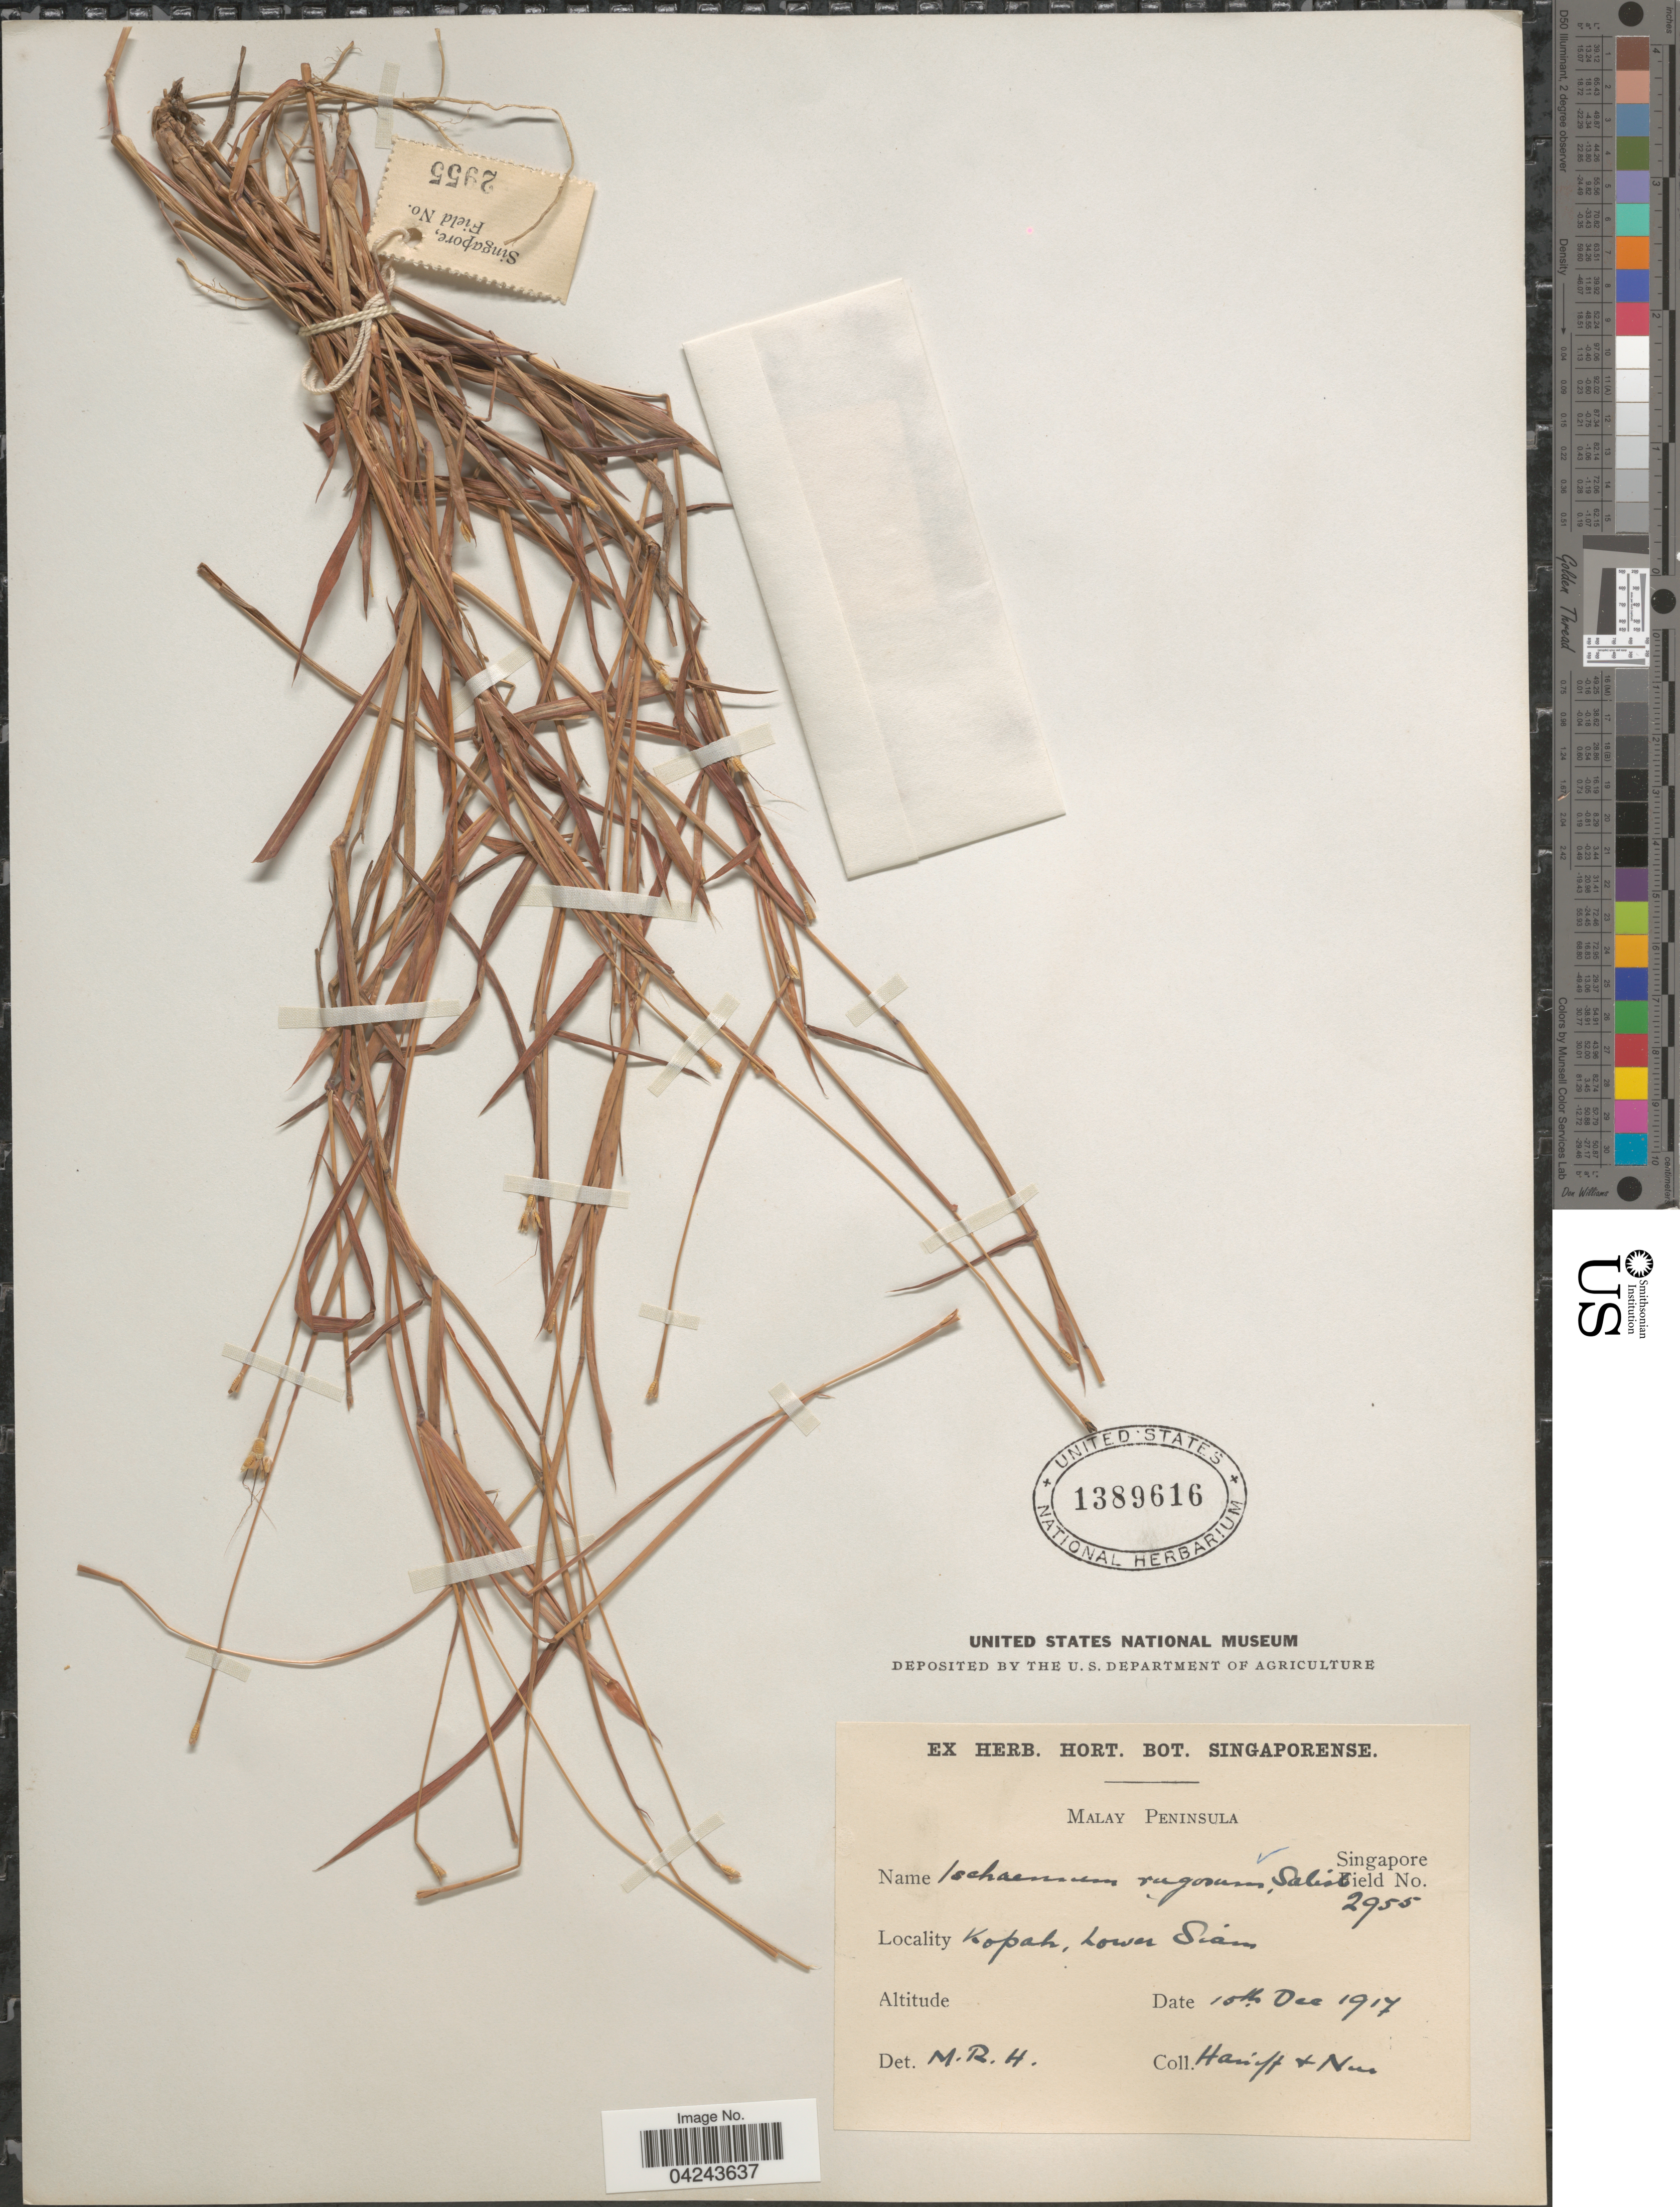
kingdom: Plantae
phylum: Tracheophyta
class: Liliopsida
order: Poales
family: Poaceae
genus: Ischaemum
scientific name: Ischaemum rugosum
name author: Salisb.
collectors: -. Haniff & -. Nur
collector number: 2955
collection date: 1917-12-15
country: Thailand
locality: Malay Peninsula. Kopah, Lower Siam.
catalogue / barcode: US 1389616